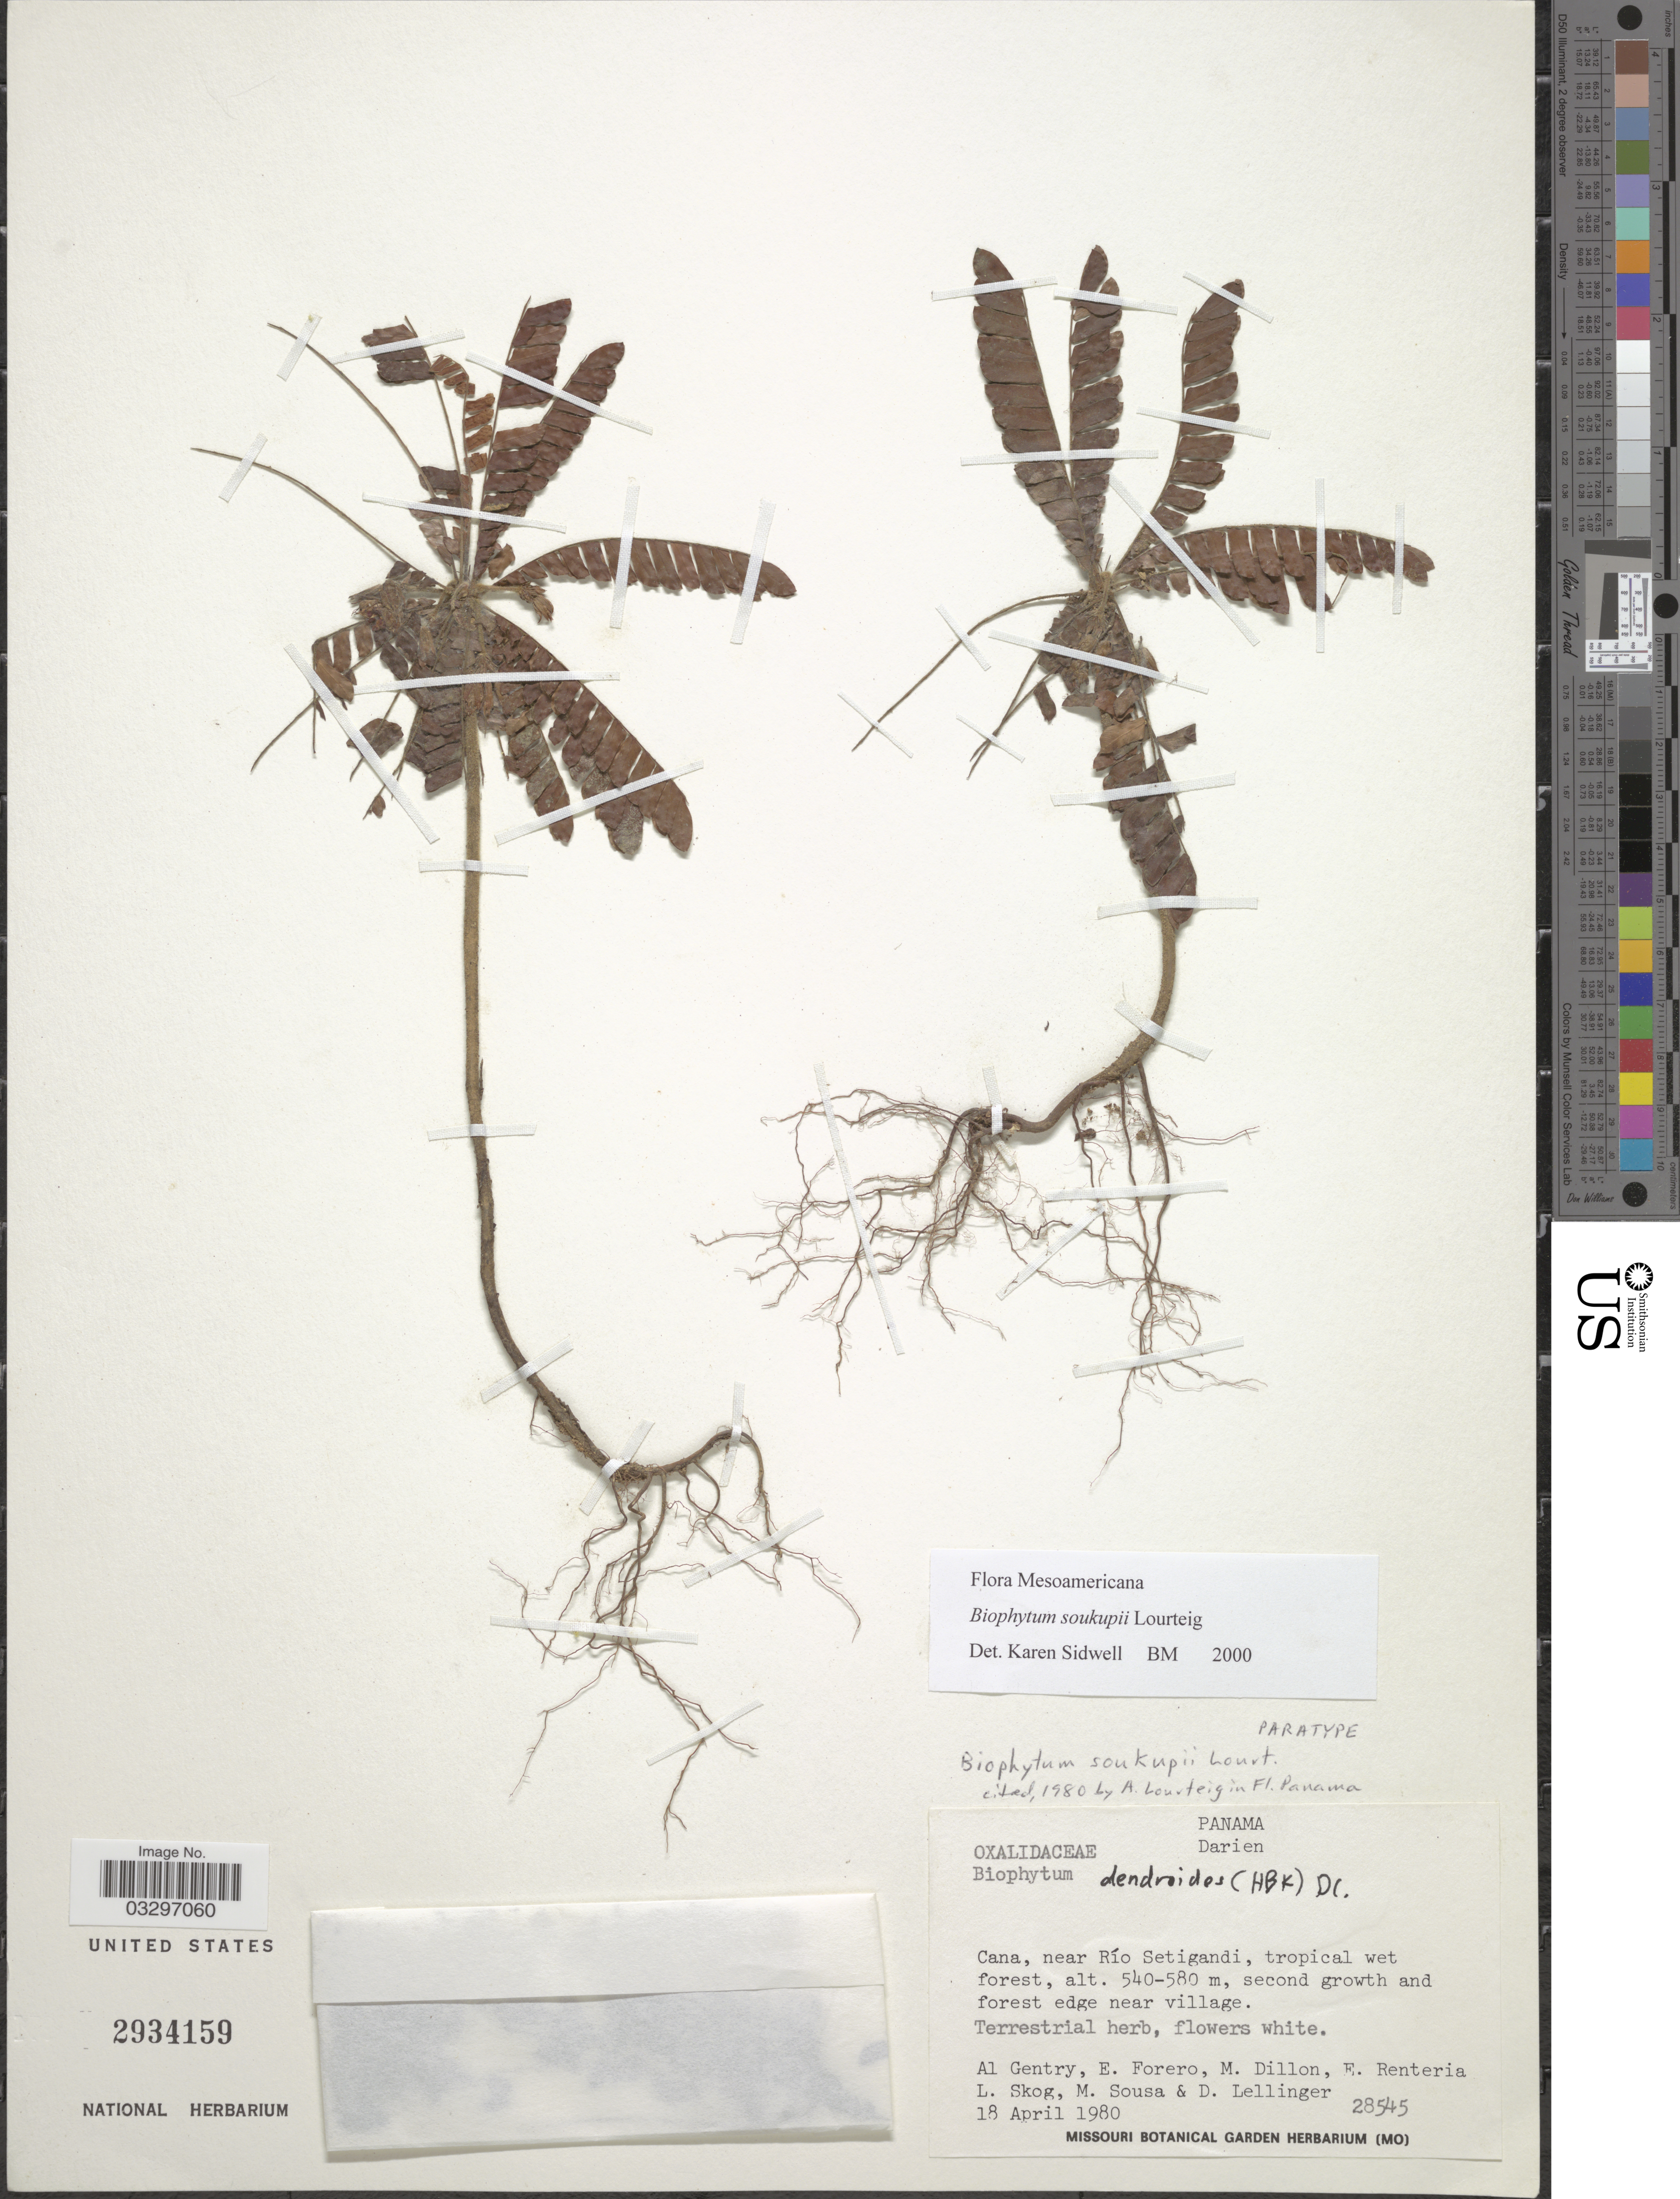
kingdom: Plantae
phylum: Tracheophyta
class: Magnoliopsida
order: Oxalidales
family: Oxalidaceae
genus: Biophytum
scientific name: Biophytum soukupii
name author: Lourteig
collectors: A. H. Gentry, E. Forero, M. O. Dillon, E. Renteria & et al.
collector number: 28545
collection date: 1980-04-18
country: Panama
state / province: Darién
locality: Cana, near Río Setigandi.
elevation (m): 540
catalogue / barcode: US 2934159